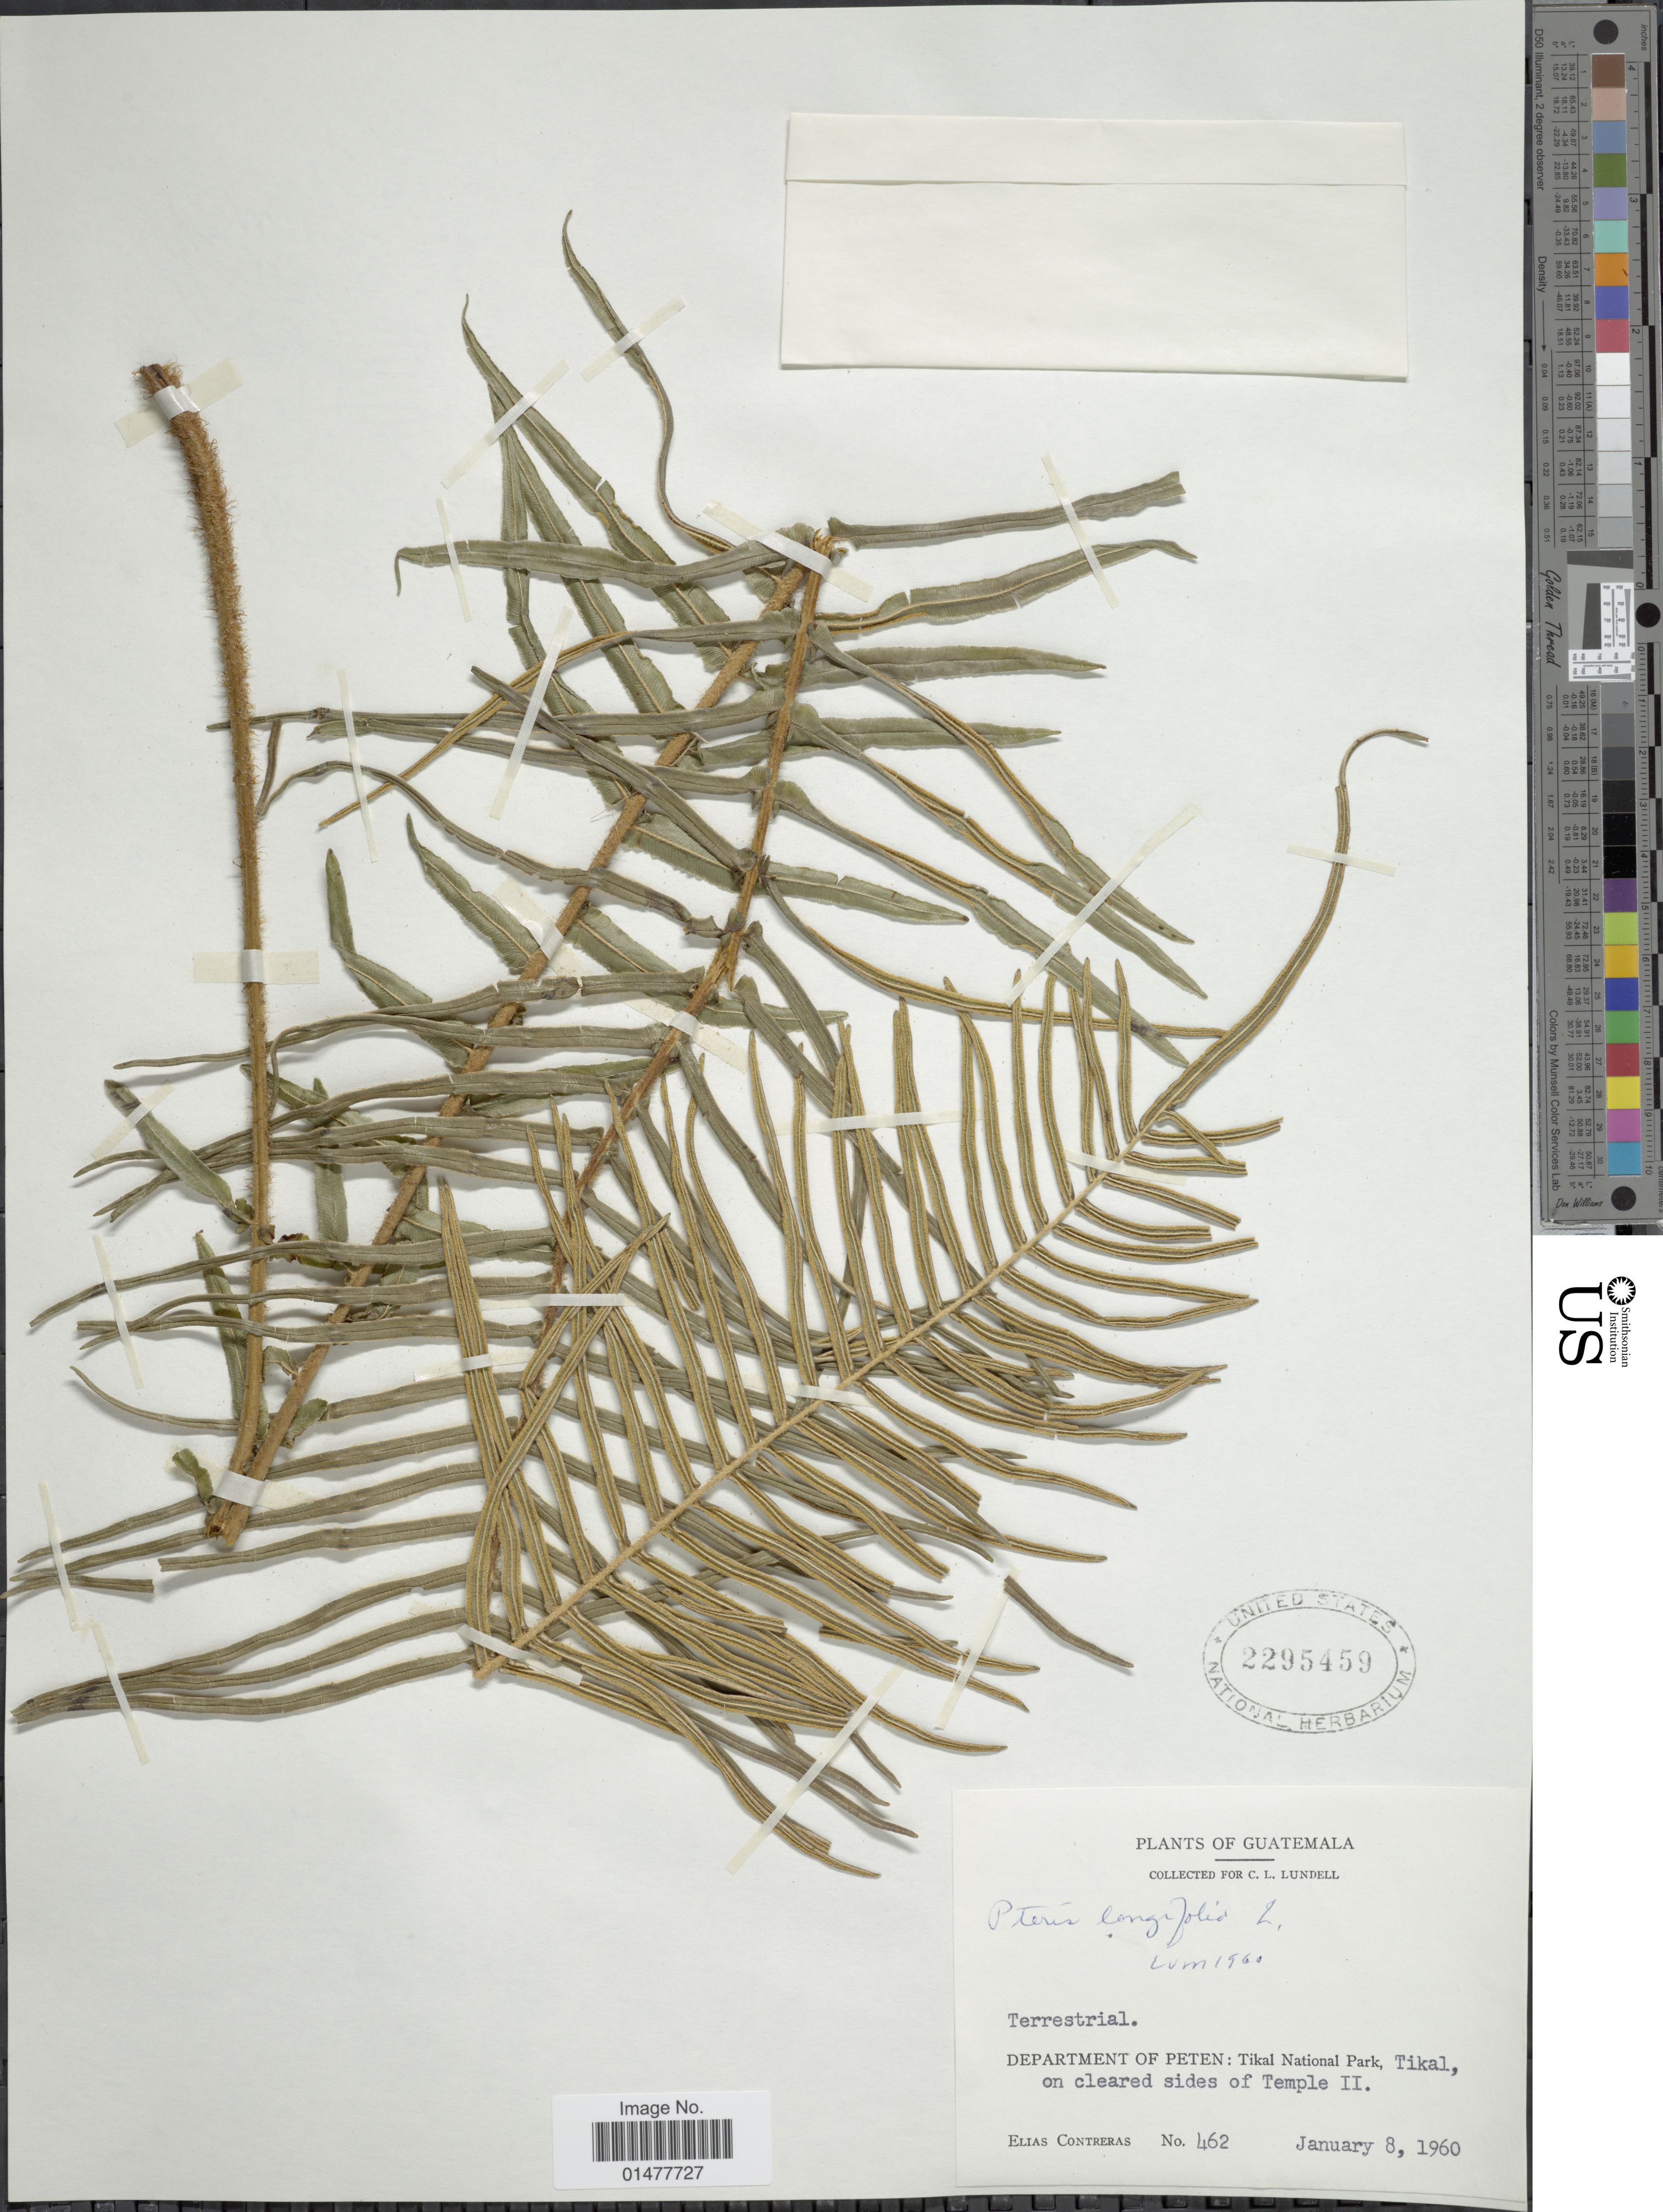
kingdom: Plantae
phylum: Tracheophyta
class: Polypodiopsida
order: Polypodiales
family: Pteridaceae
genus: Pteris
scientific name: Pteris longifolia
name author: L.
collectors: E. Contreras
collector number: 462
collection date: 1960-01-08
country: Guatemala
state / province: El Petén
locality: Terrestrial, Tikal National Park, on cleared sides of Temple II.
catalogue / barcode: US 2295459